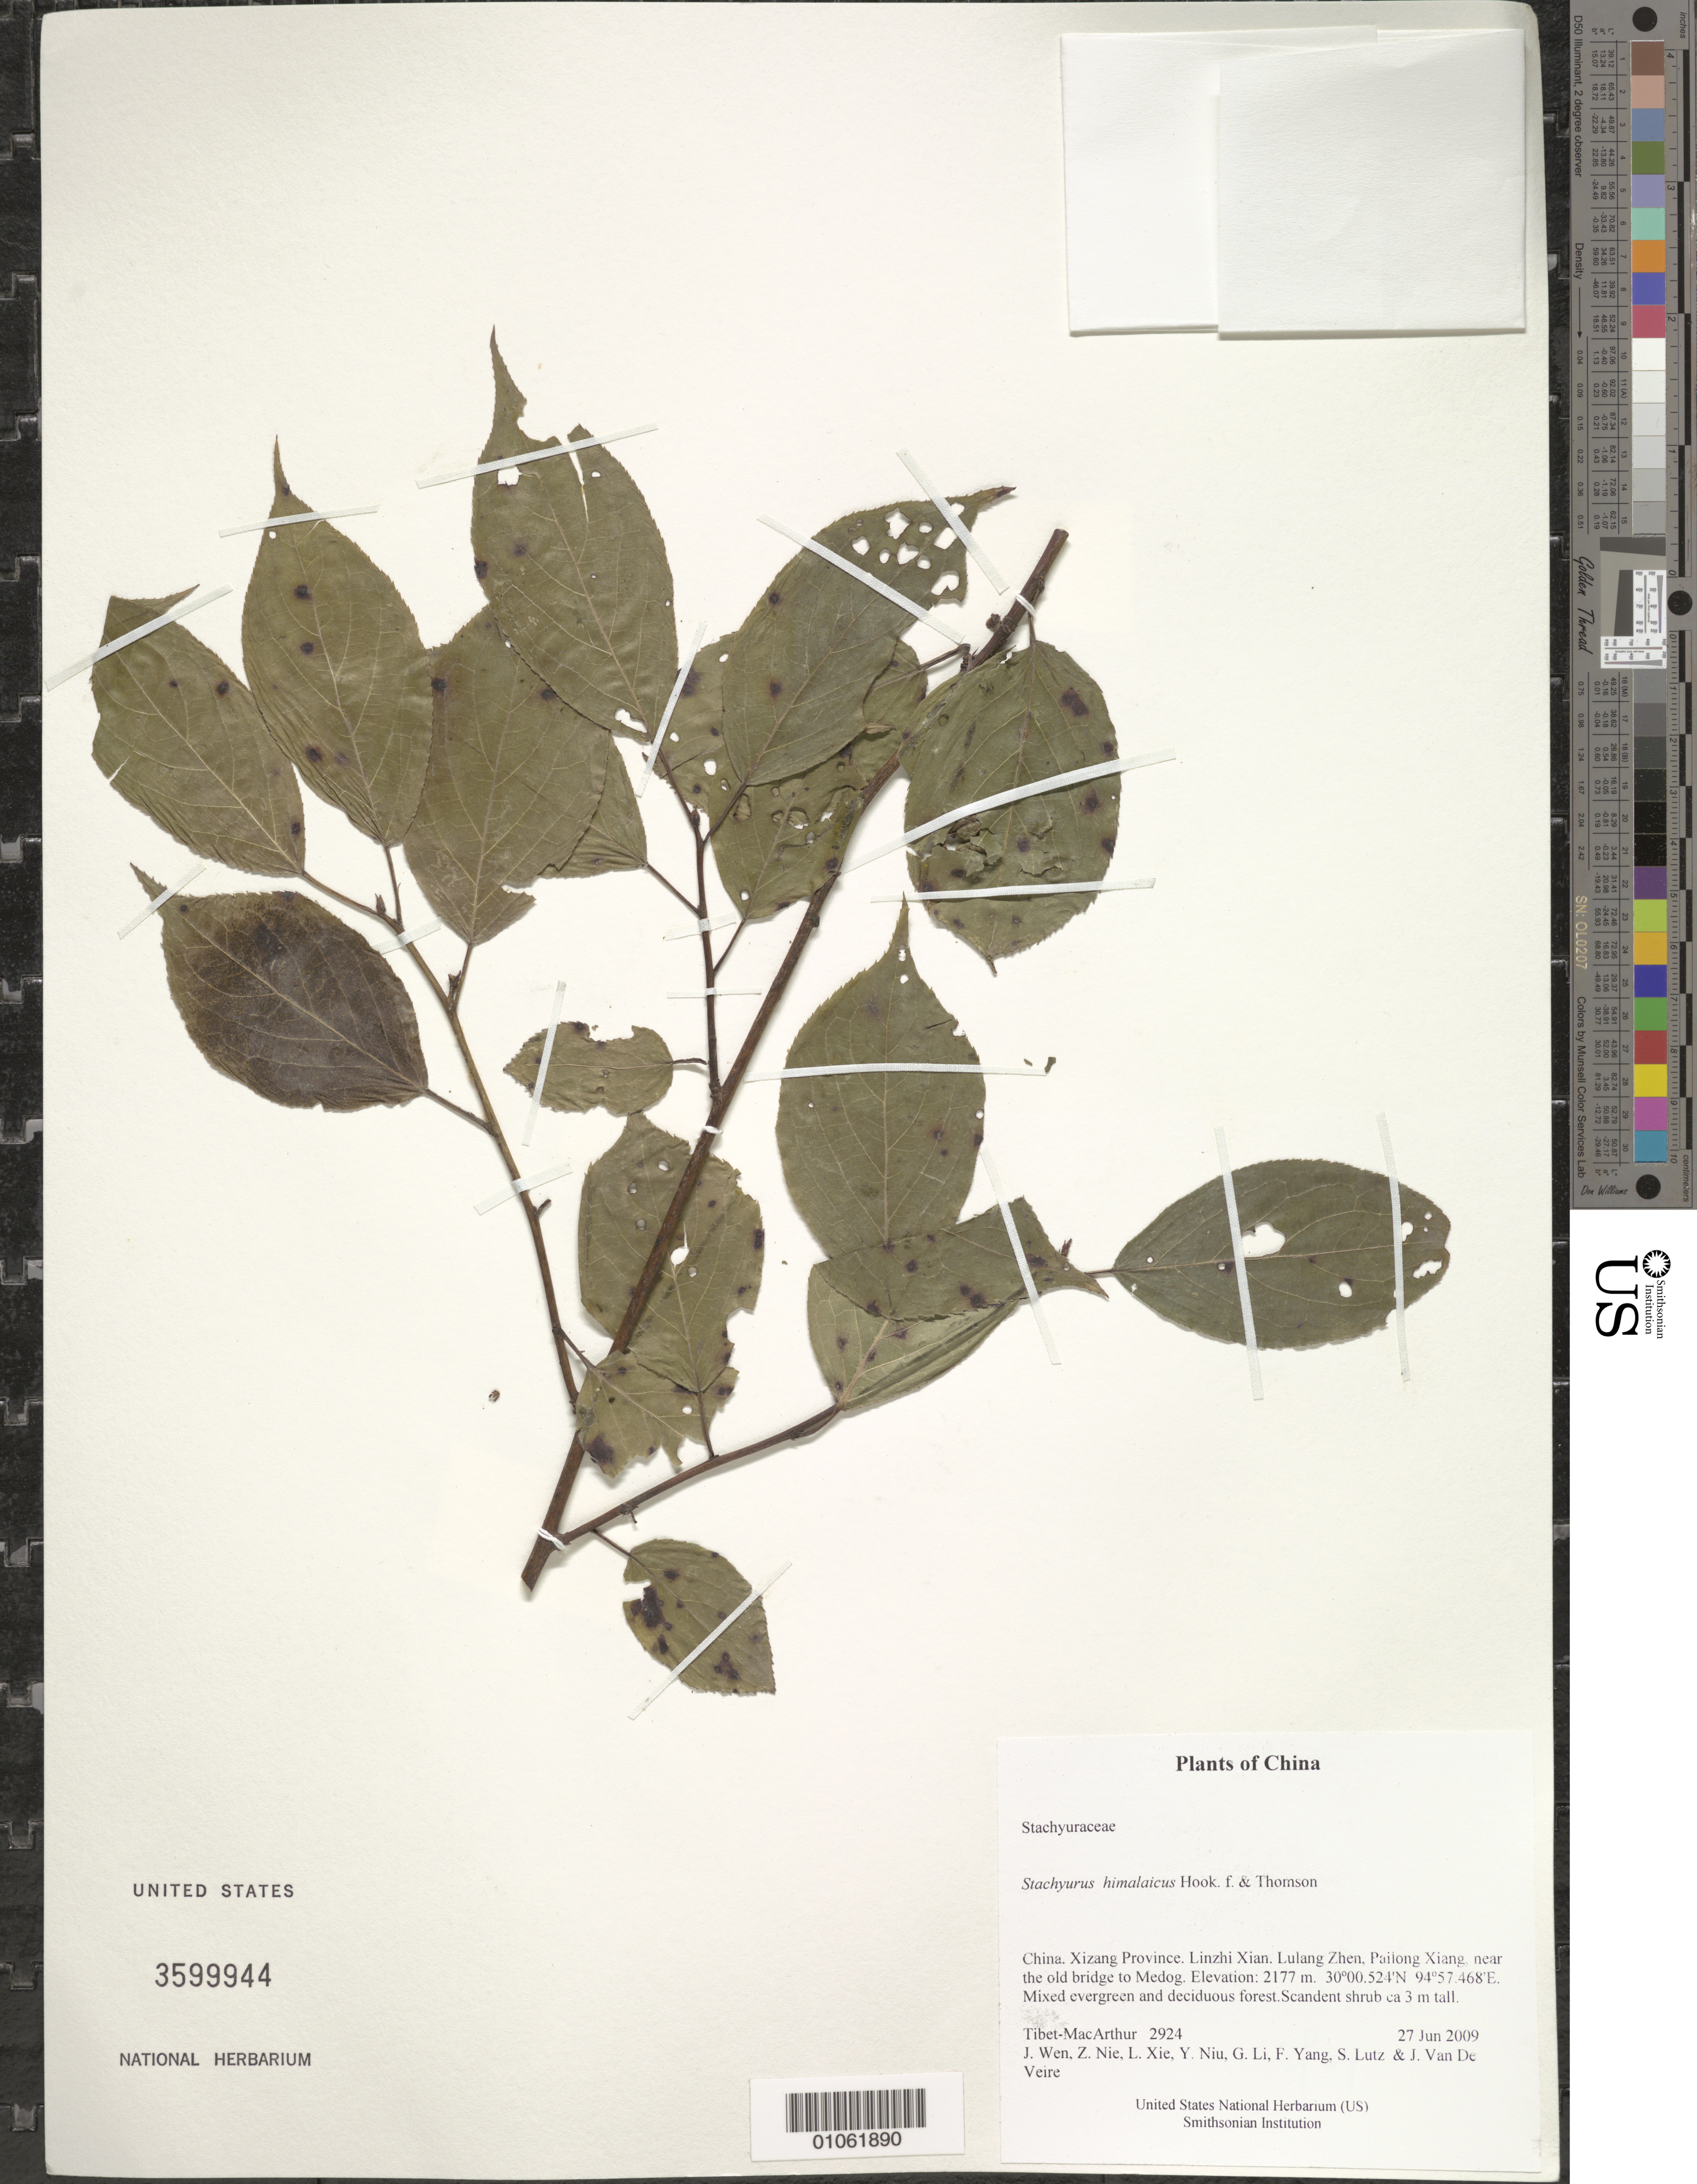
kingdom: Plantae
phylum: Tracheophyta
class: Magnoliopsida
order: Crossosomatales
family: Stachyuraceae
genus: Stachyurus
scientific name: Stachyurus himalaicus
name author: Hook. f. & Thomson ex Benth.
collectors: Tibet-MacArthur, J. Wen, Z. Nie, L. Xie, Y. Niu, G. Li, F. Yang, S. Lutz & J. Van De Veire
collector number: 2924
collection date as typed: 27 Jun 2009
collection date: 2009-06-27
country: China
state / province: Xizang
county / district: Linzhi Xian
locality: Lulang Zhen, Pailong Xiang, near the old bridge to Medog.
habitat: Mixed evergreen and deciduous forest.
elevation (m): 2177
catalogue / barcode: US 3599944